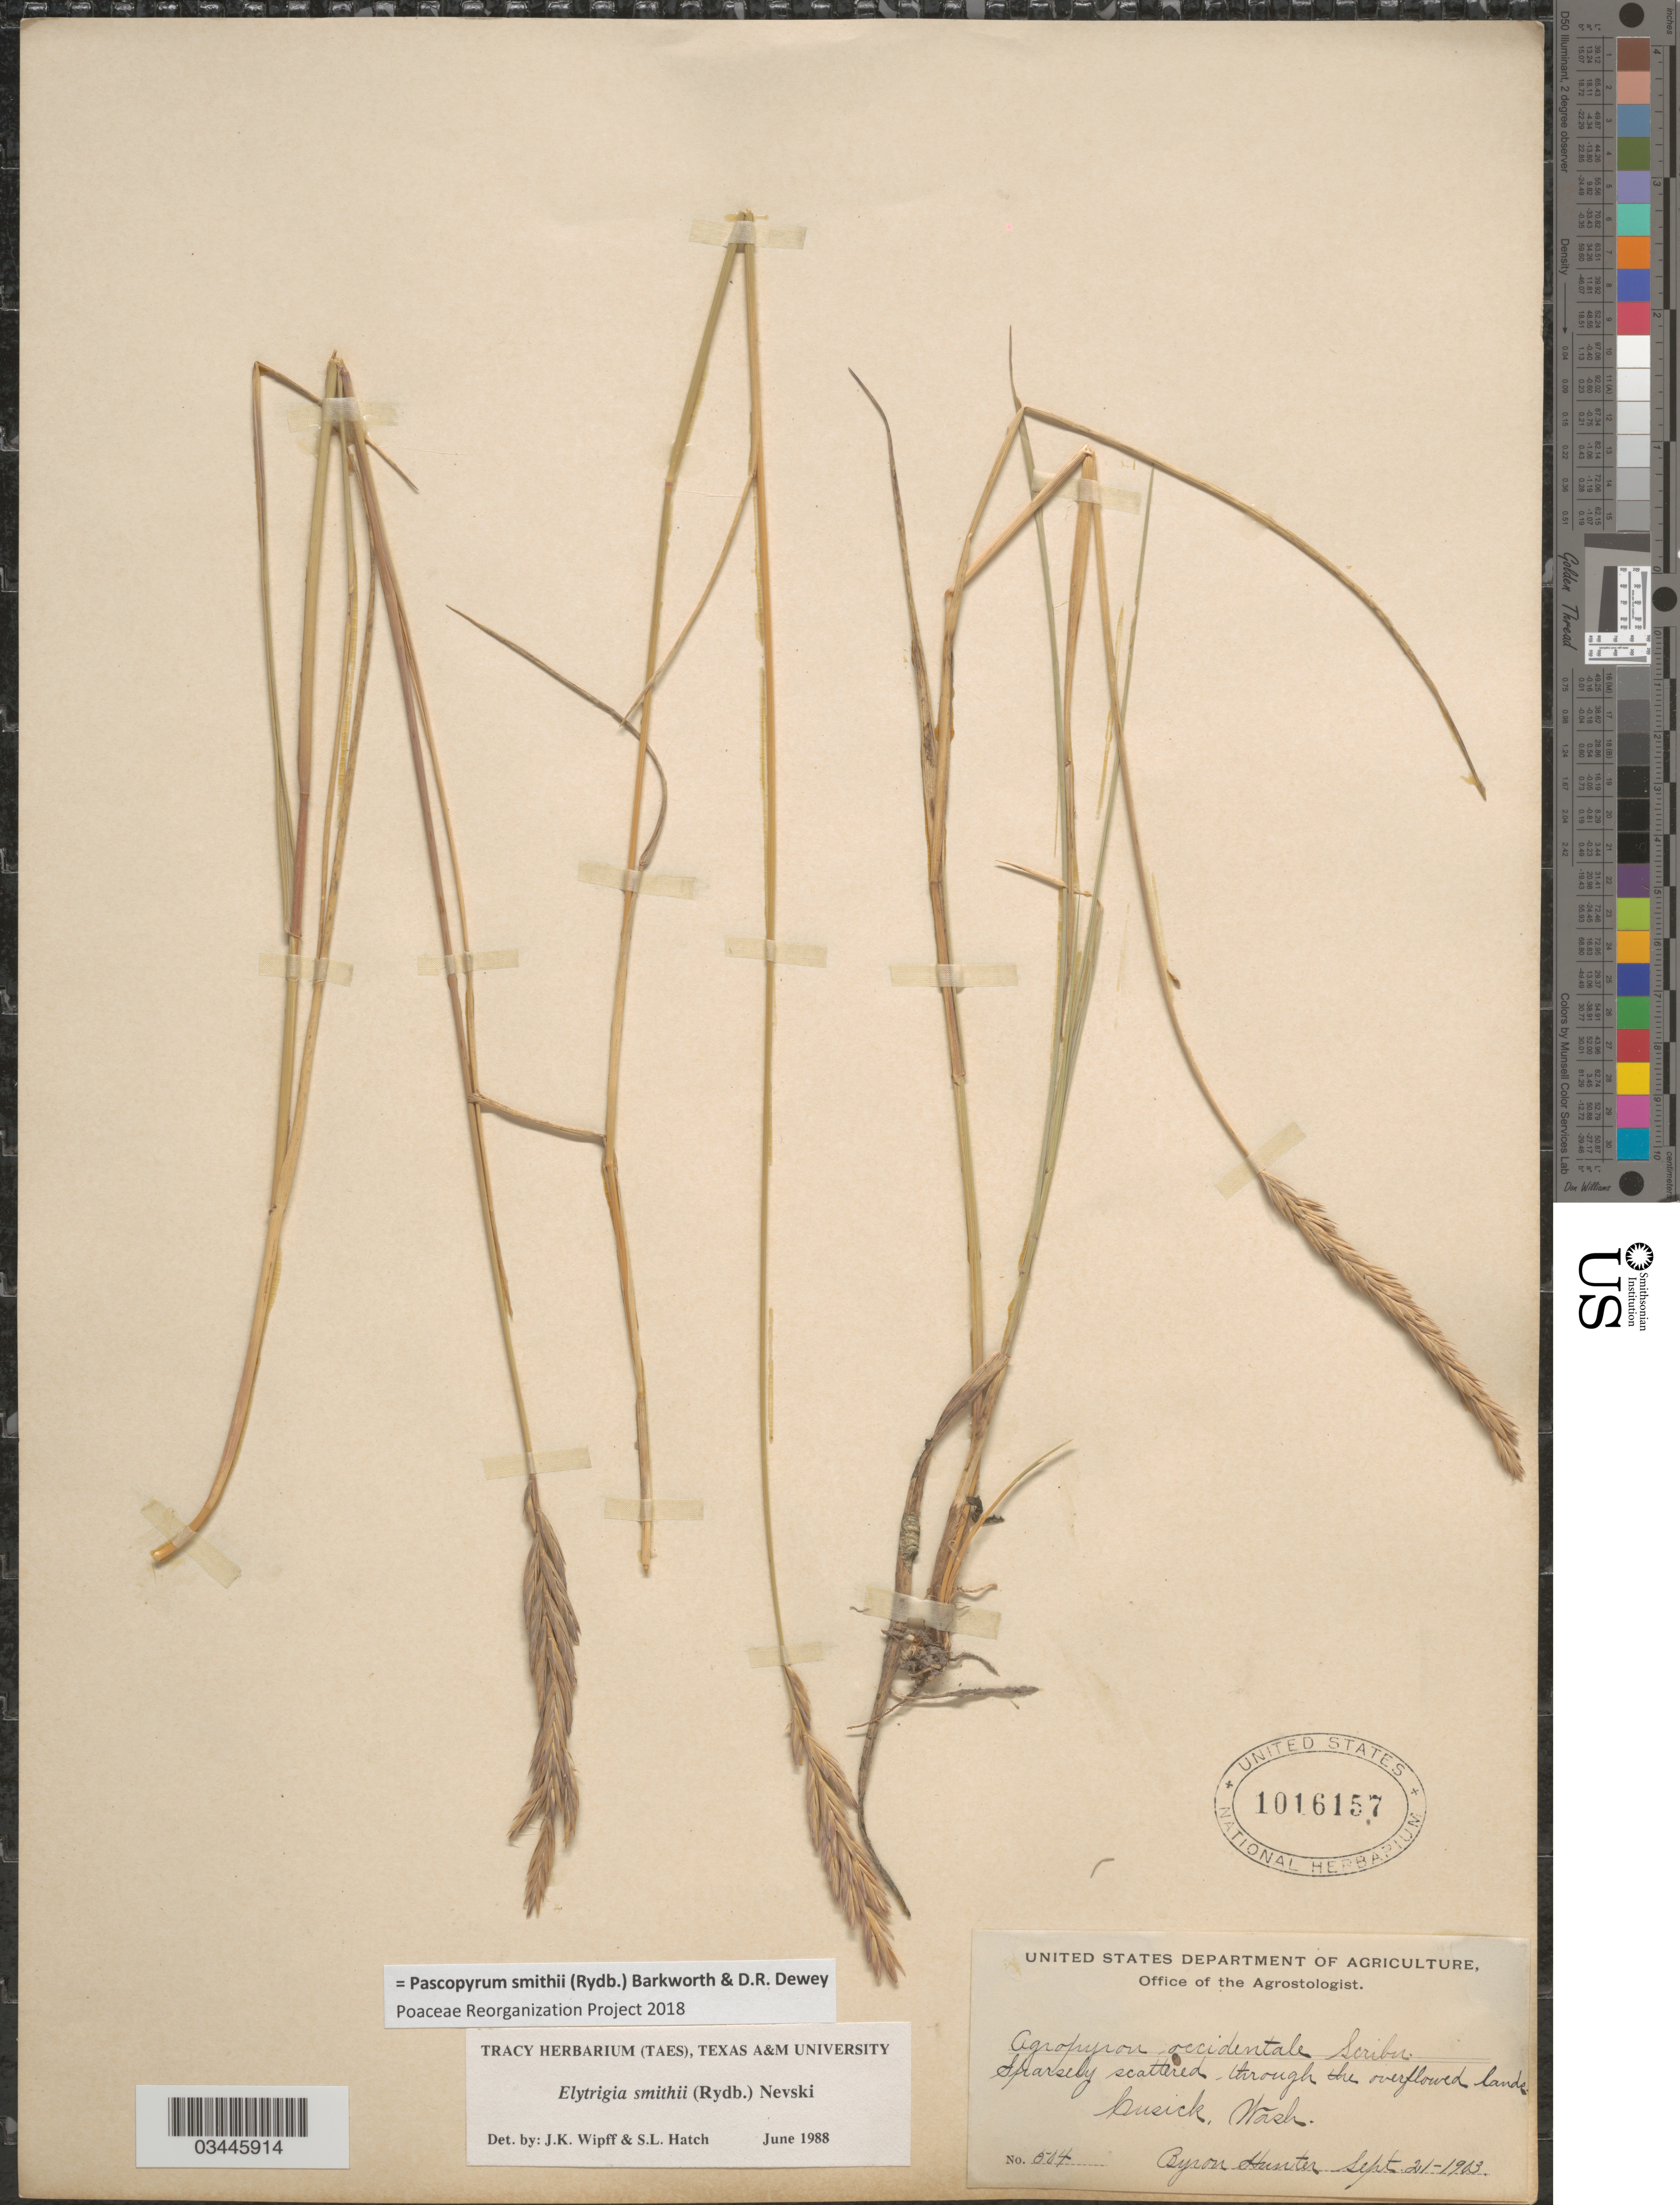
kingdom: Plantae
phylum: Tracheophyta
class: Liliopsida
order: Poales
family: Poaceae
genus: Pascopyrum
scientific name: Pascopyrum smithii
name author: (Rydb.) Barkworth & Dewey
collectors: B. Hunter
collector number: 504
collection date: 1903-09-21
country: United States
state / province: Washington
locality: Sparsely scattered through the overflowed lands. Cusick.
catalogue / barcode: US 1016157